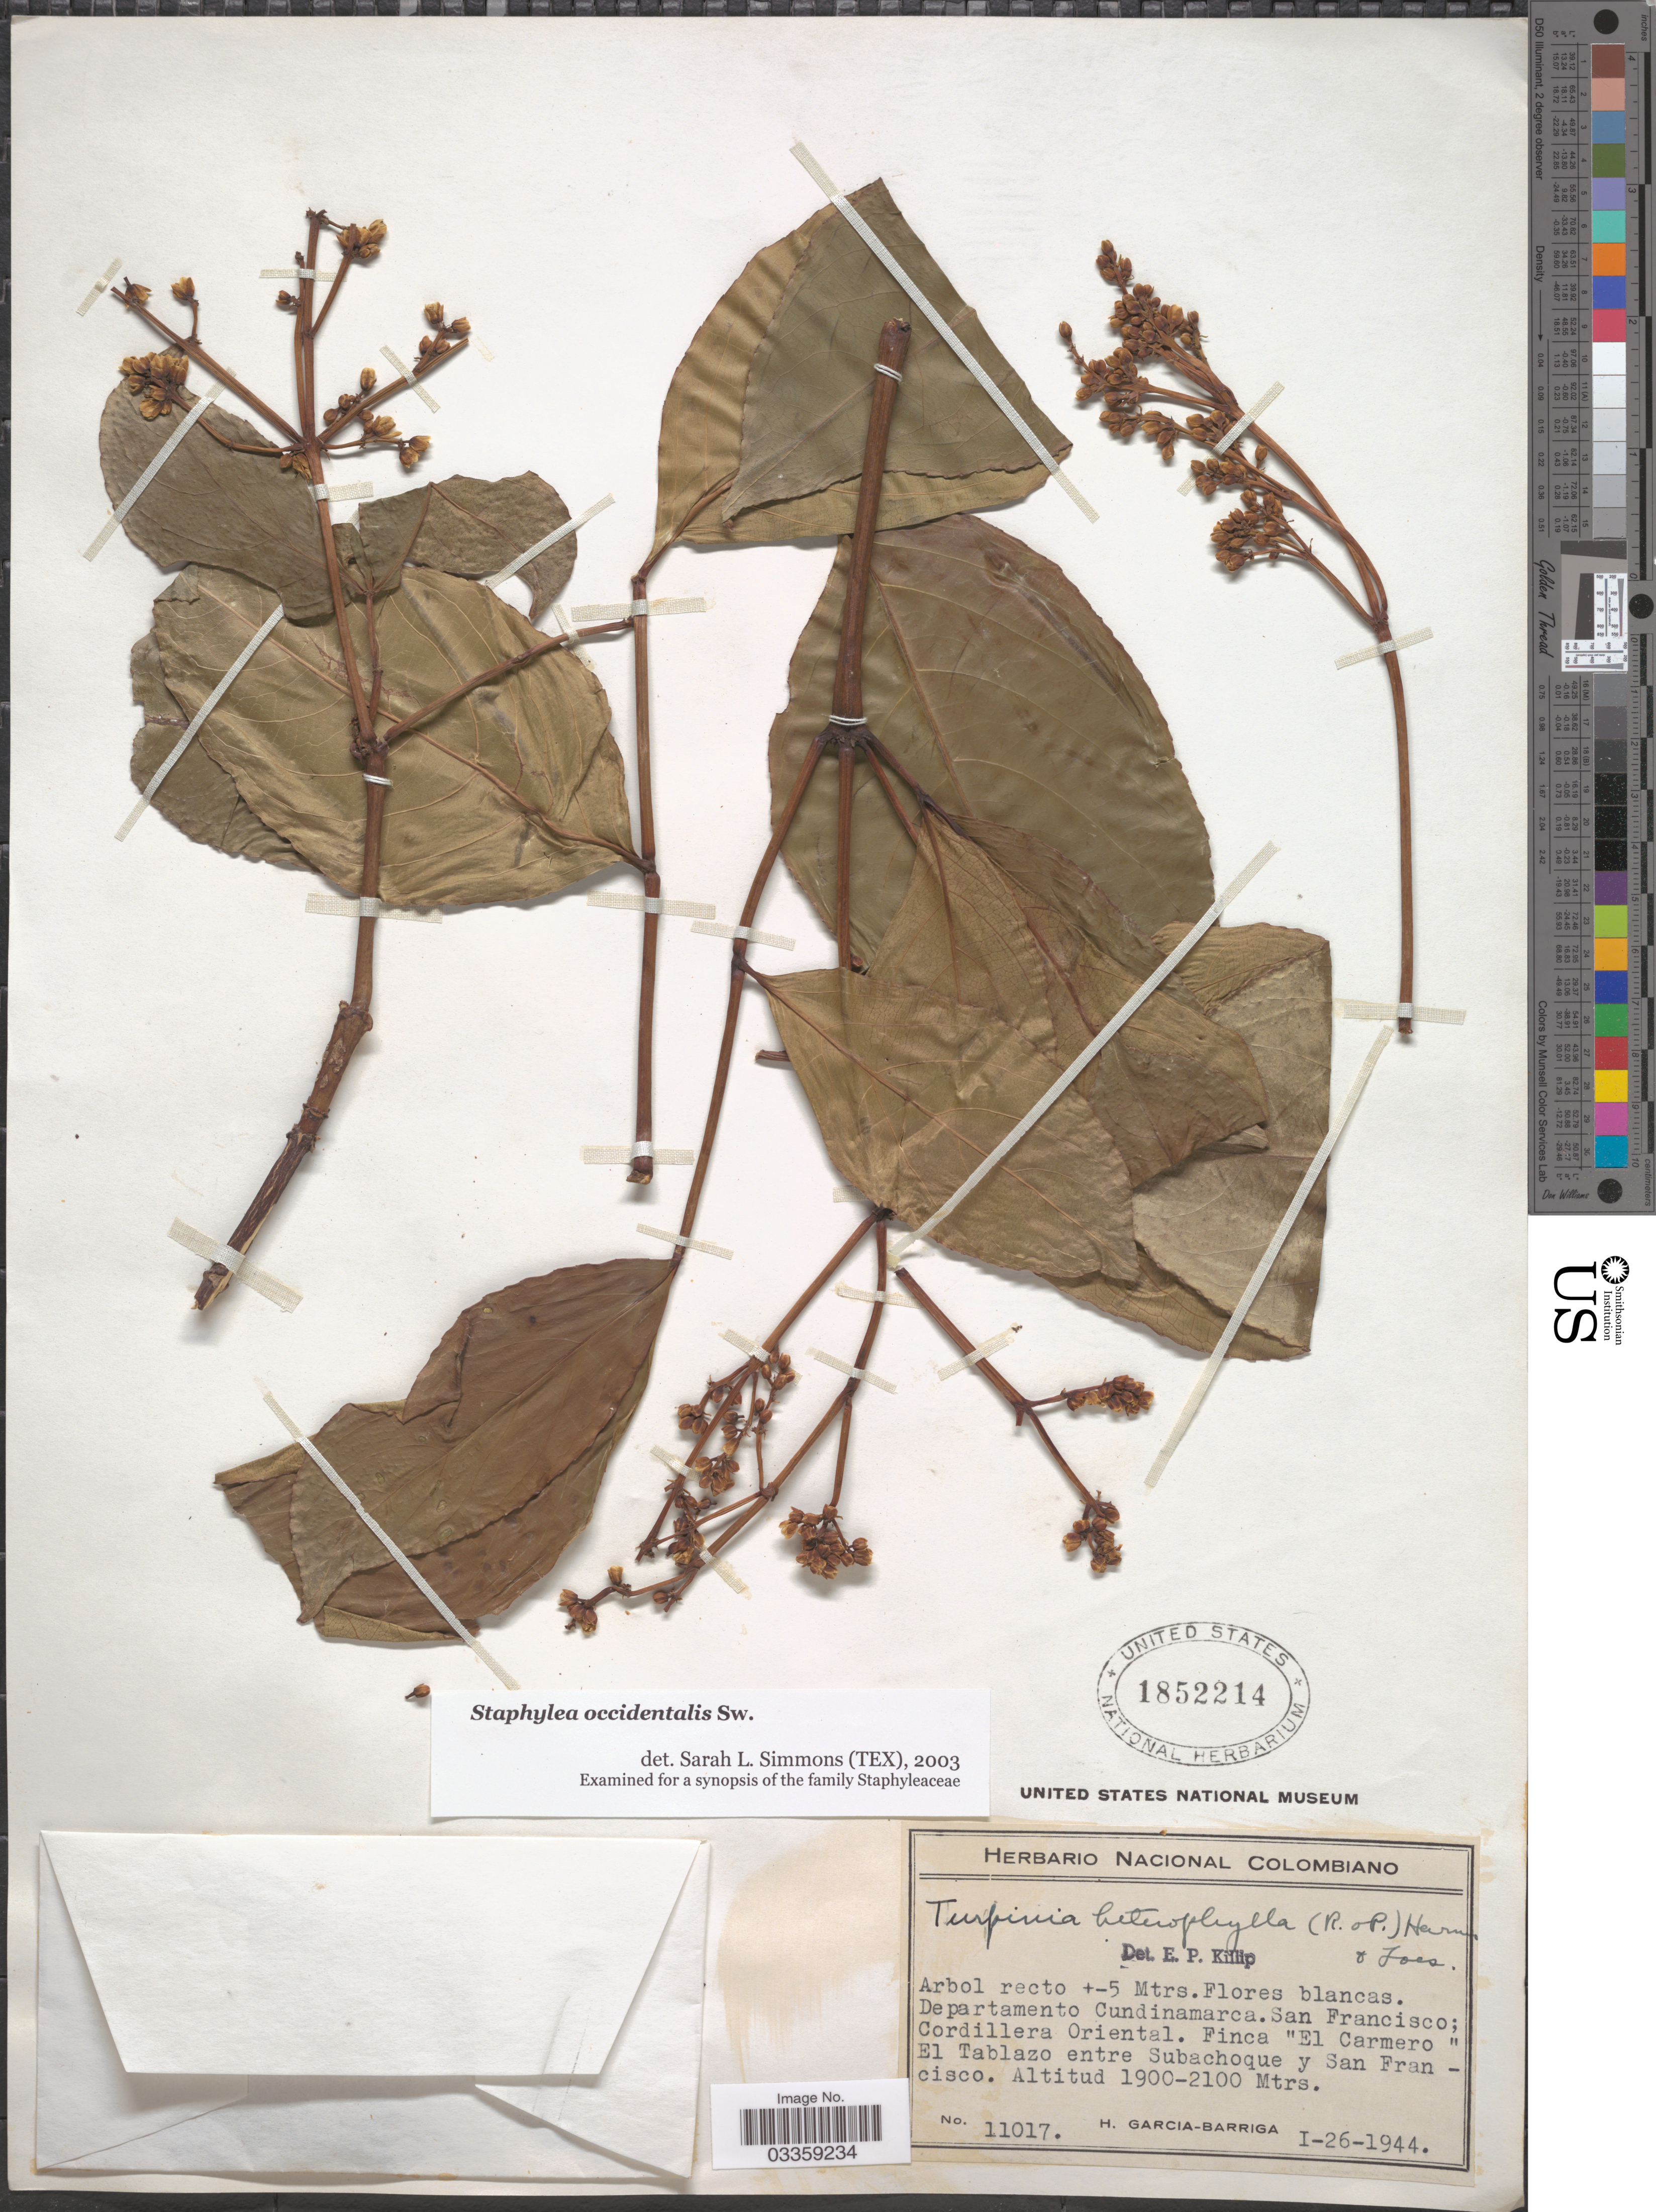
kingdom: Plantae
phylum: Tracheophyta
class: Magnoliopsida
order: Crossosomatales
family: Staphyleaceae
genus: Turpinia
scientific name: Turpinia occidentalis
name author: (Sw.) G. Don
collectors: H. García Barriga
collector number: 11017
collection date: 1944-01-26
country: Colombia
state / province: Cundinamarca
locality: Departamento Cundinamarca. San Francisco; Cordillera Oriental. Finca "El Camero" El Tablazo entre Subachoque y San Francisco.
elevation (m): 1900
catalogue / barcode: US 1852214